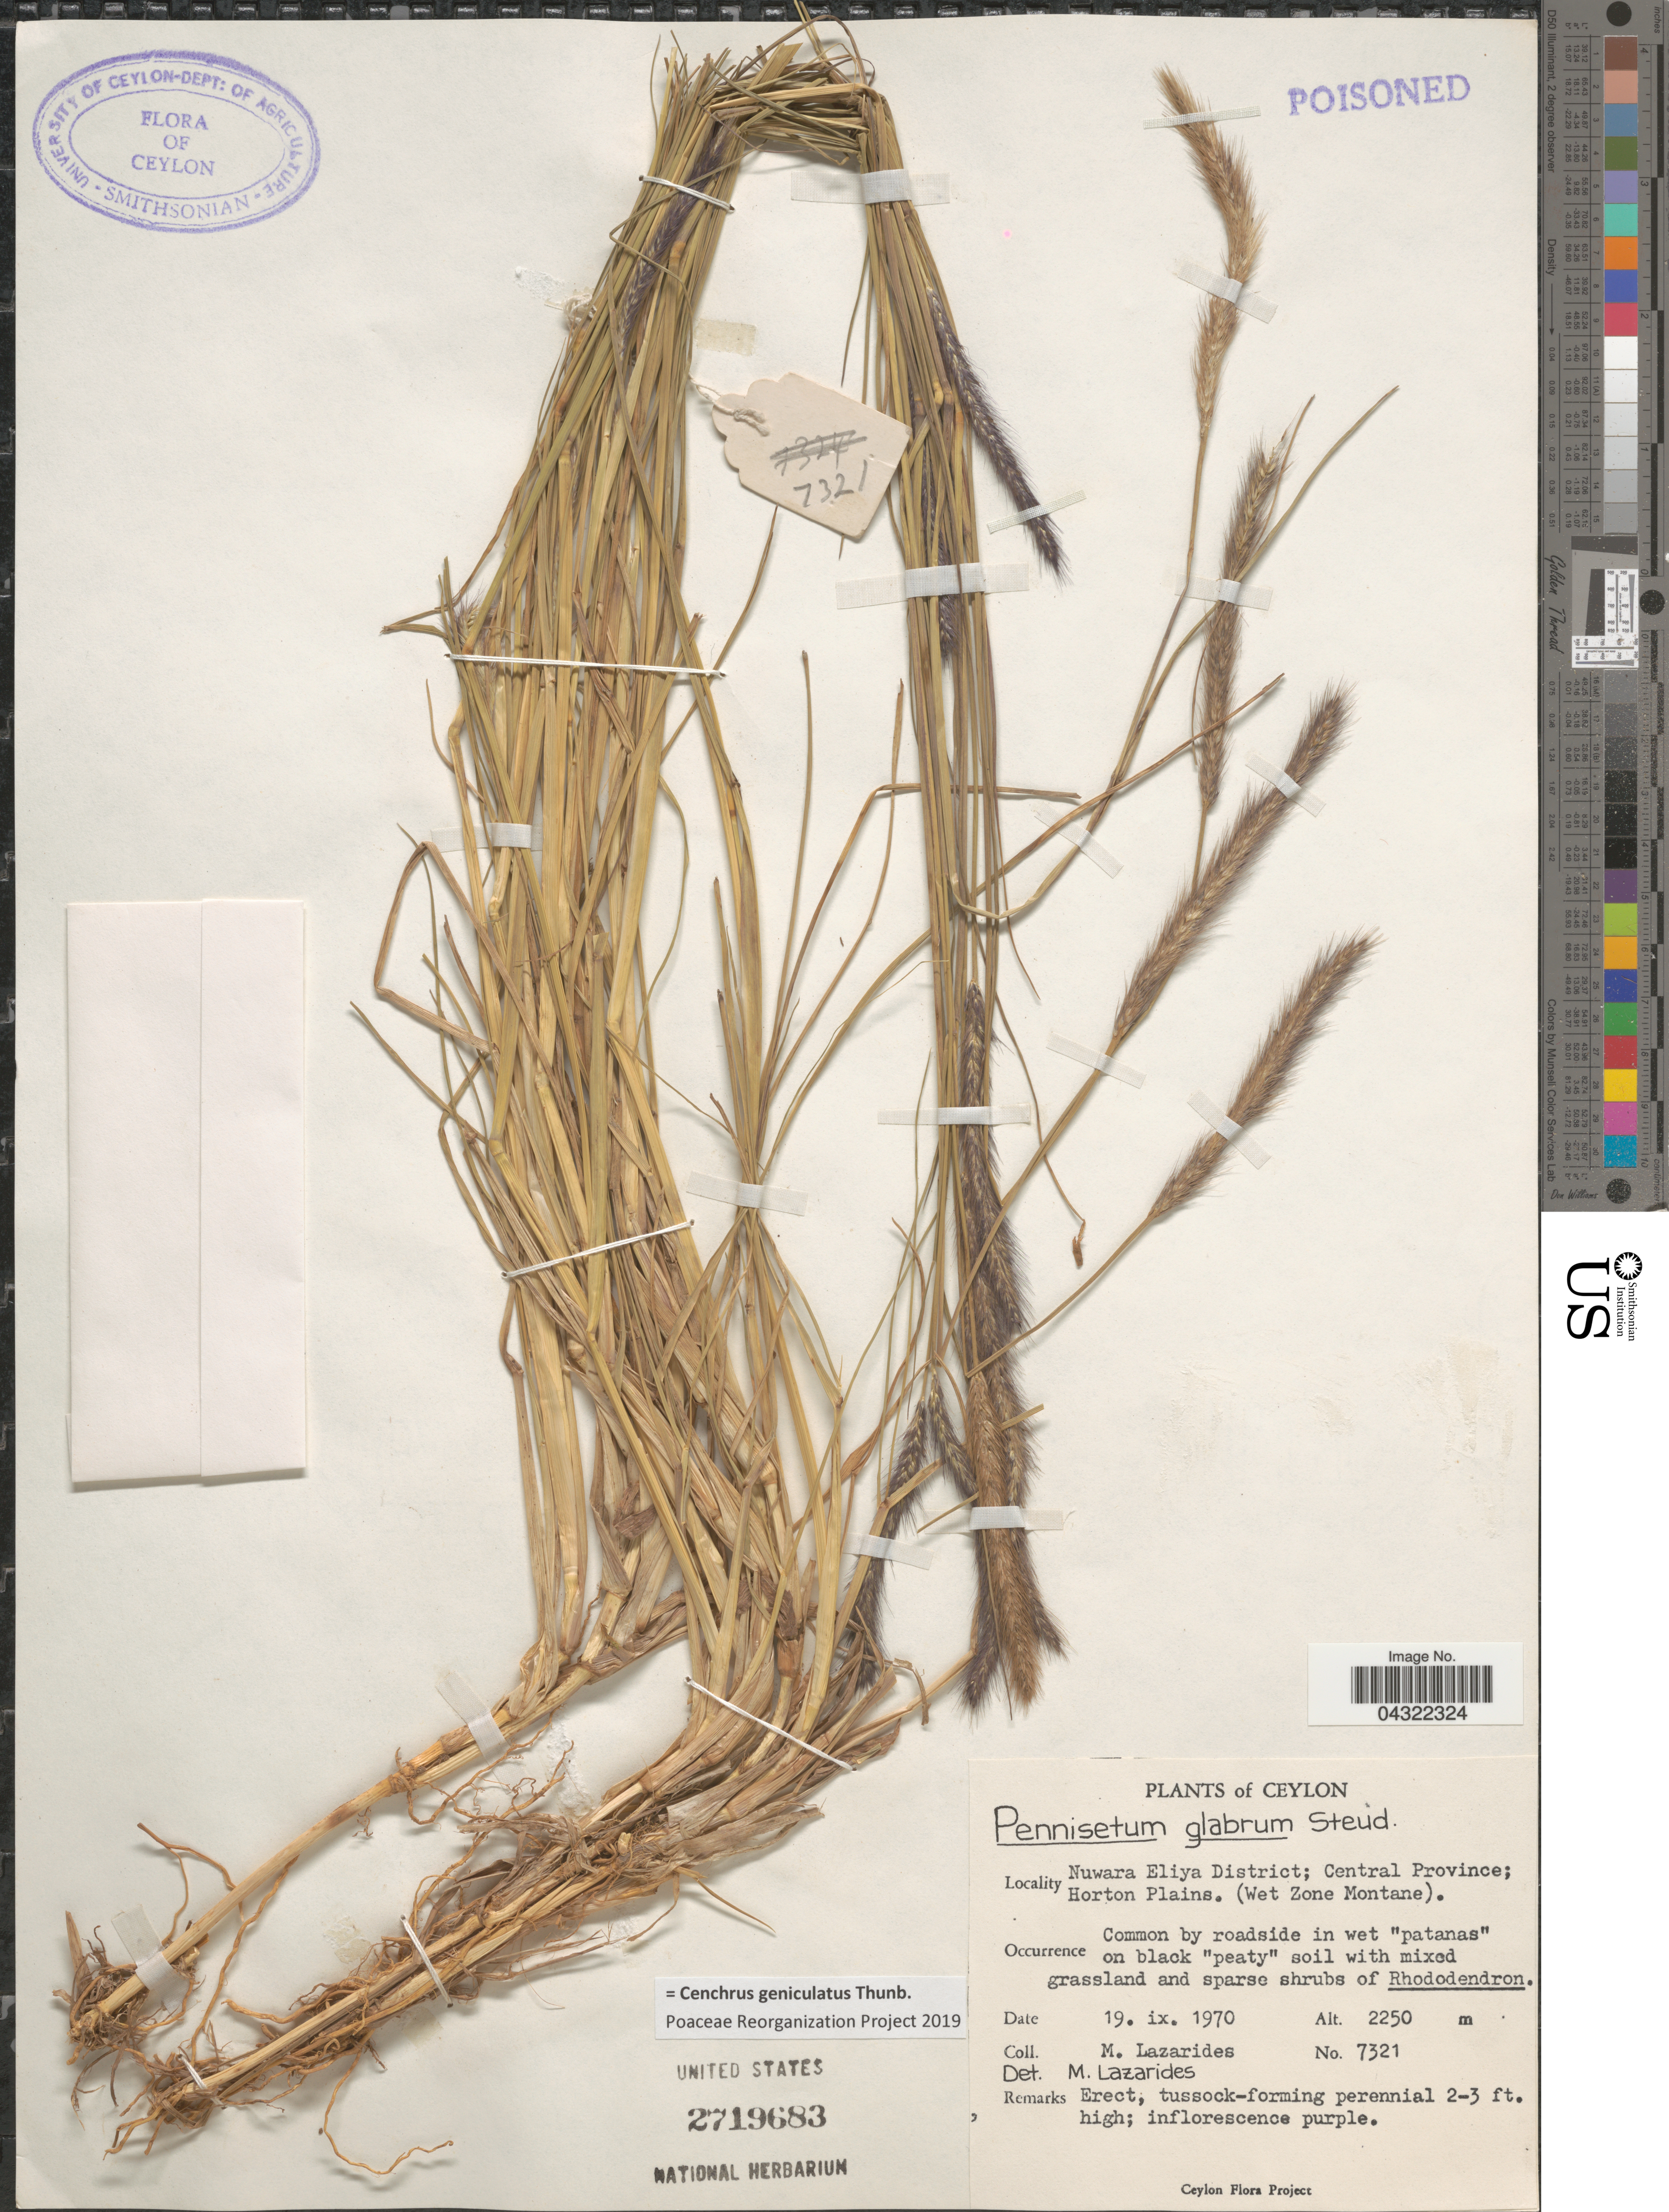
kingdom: Plantae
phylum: Tracheophyta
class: Liliopsida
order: Poales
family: Poaceae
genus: Cenchrus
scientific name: Cenchrus geniculatus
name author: Thunb.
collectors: M. Lazarides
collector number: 7321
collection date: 1970-09-19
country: Sri Lanka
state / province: Central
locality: Ceylon. Nuwara Eliya District; Horton Plains. (Wet Zone Montane).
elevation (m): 2250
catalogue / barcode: US 2719683